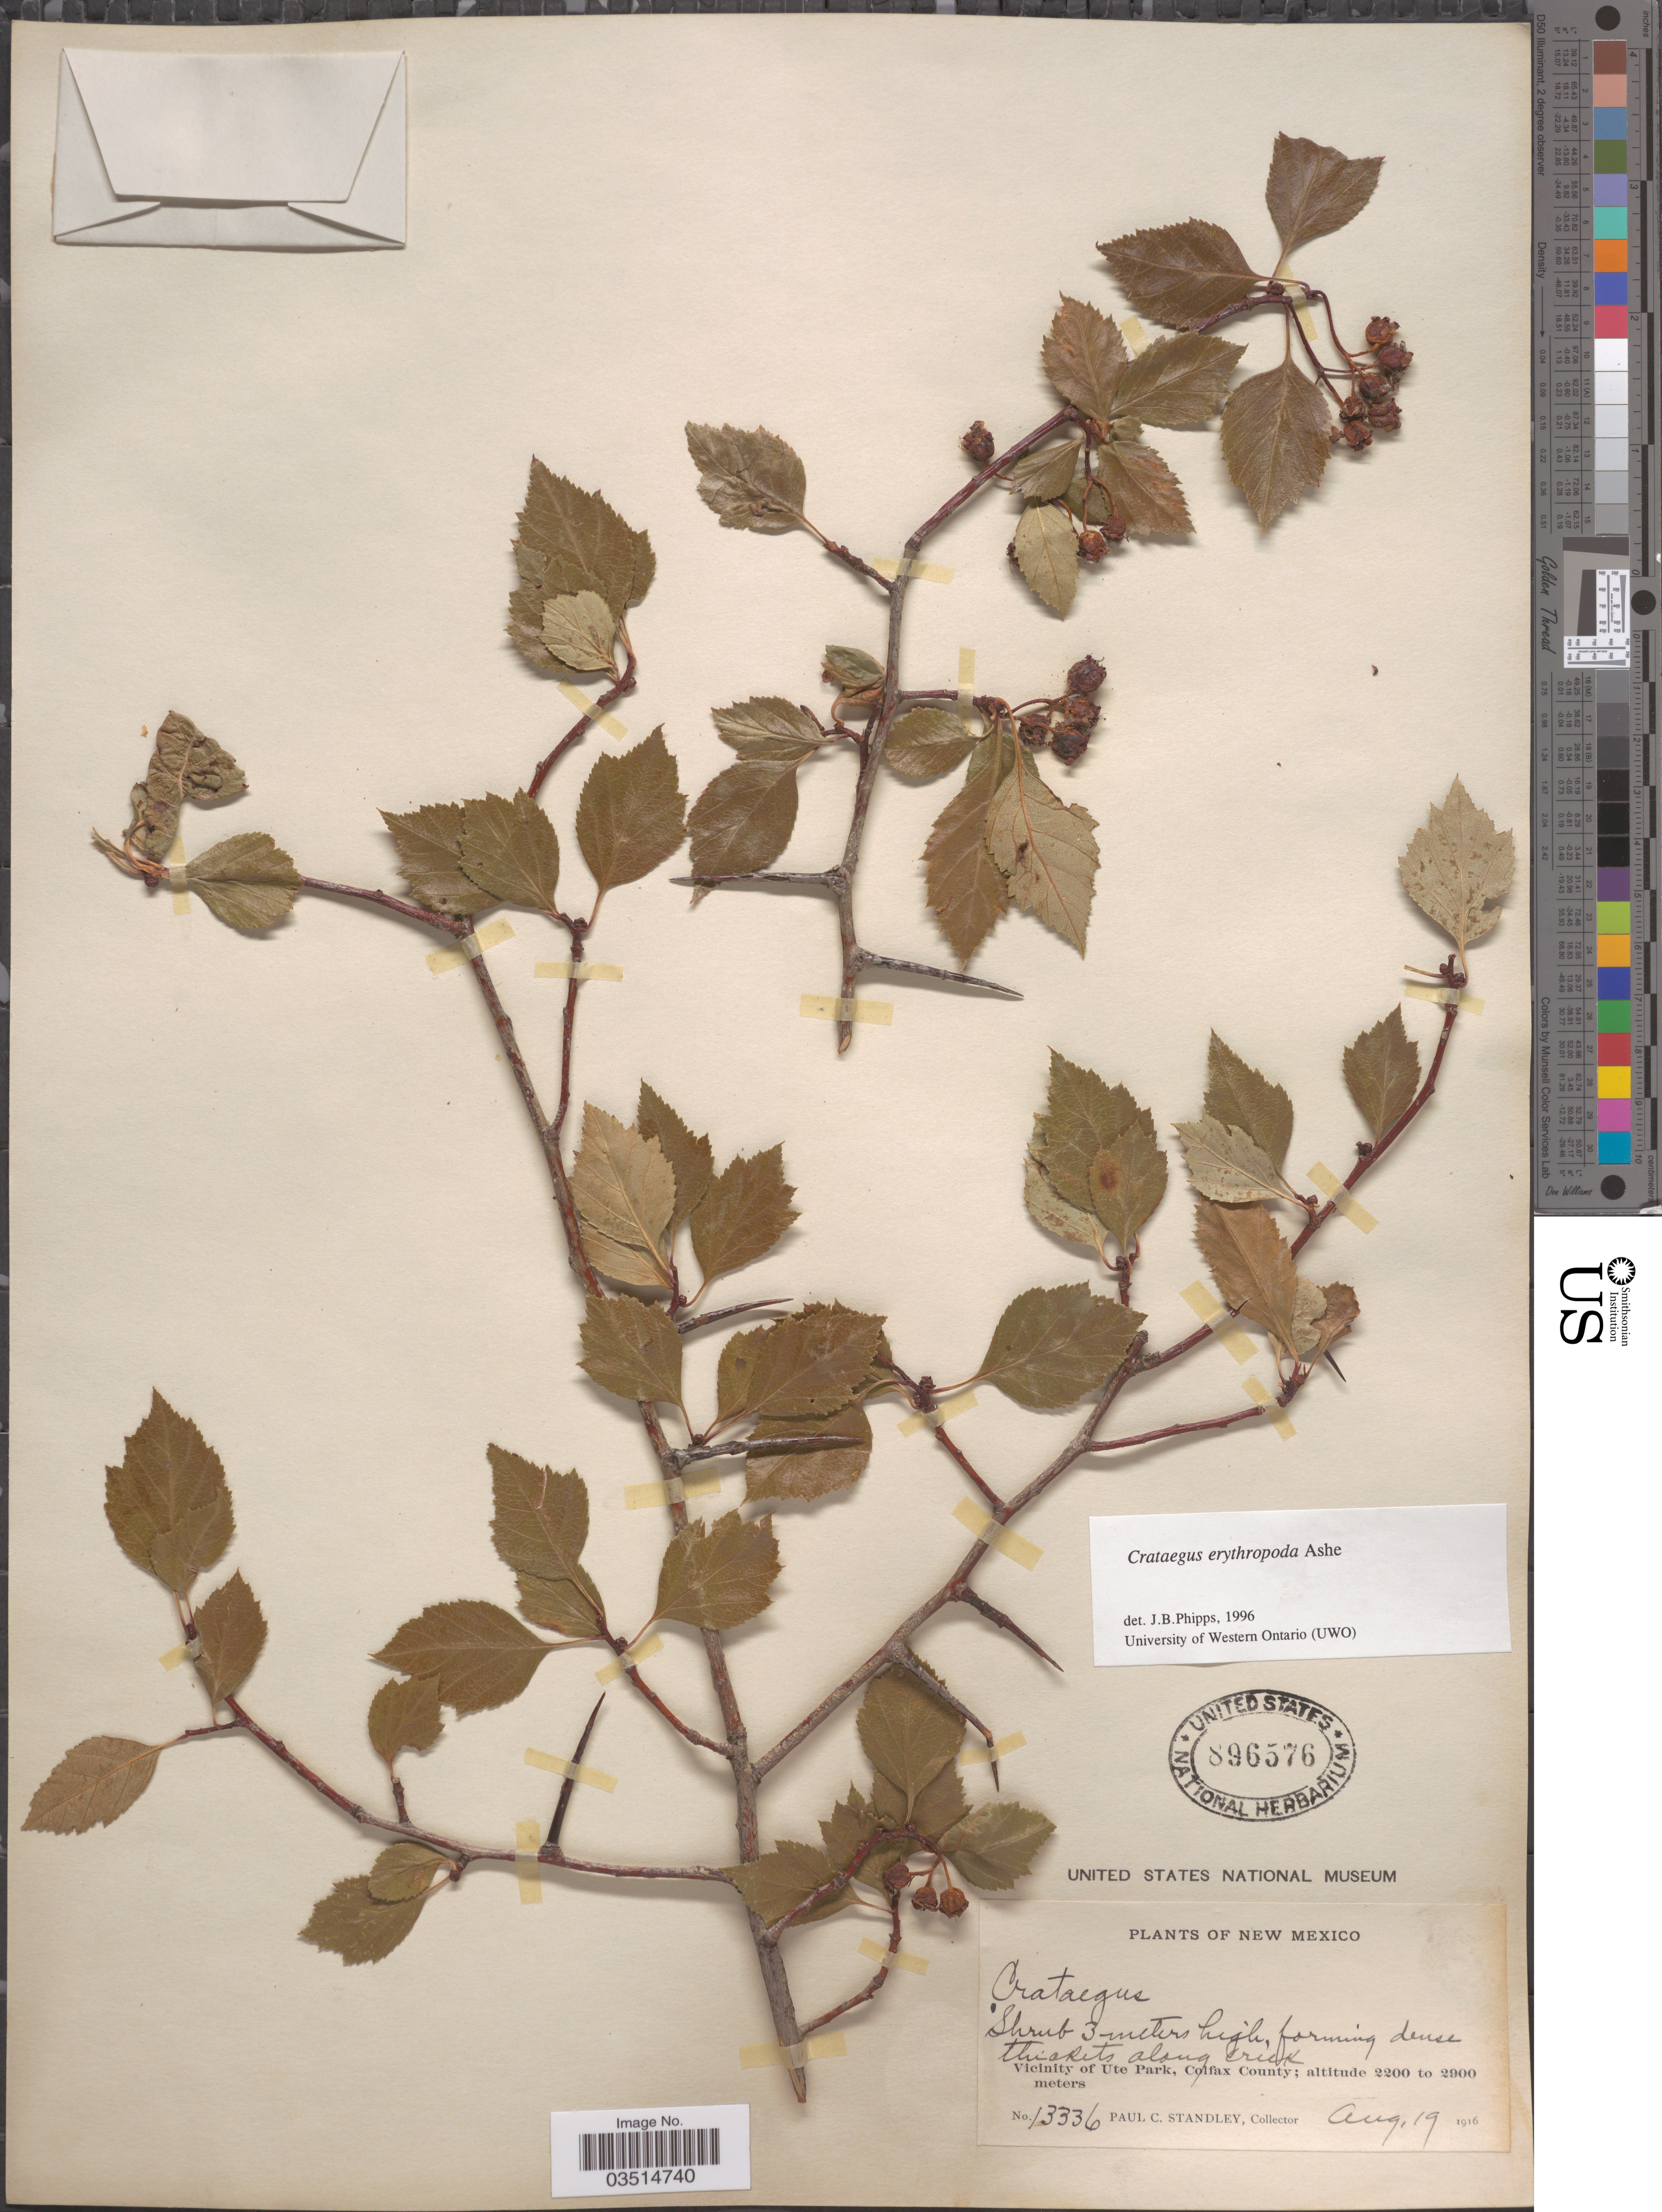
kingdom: Plantae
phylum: Tracheophyta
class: Magnoliopsida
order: Rosales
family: Rosaceae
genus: Crataegus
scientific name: Crataegus erythropoda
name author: Ashe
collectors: P. C. Standley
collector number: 13336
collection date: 1916-08-19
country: United States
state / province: New Mexico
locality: Vicinity of Ute Park, Colfax County.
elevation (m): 2200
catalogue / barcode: US 896576